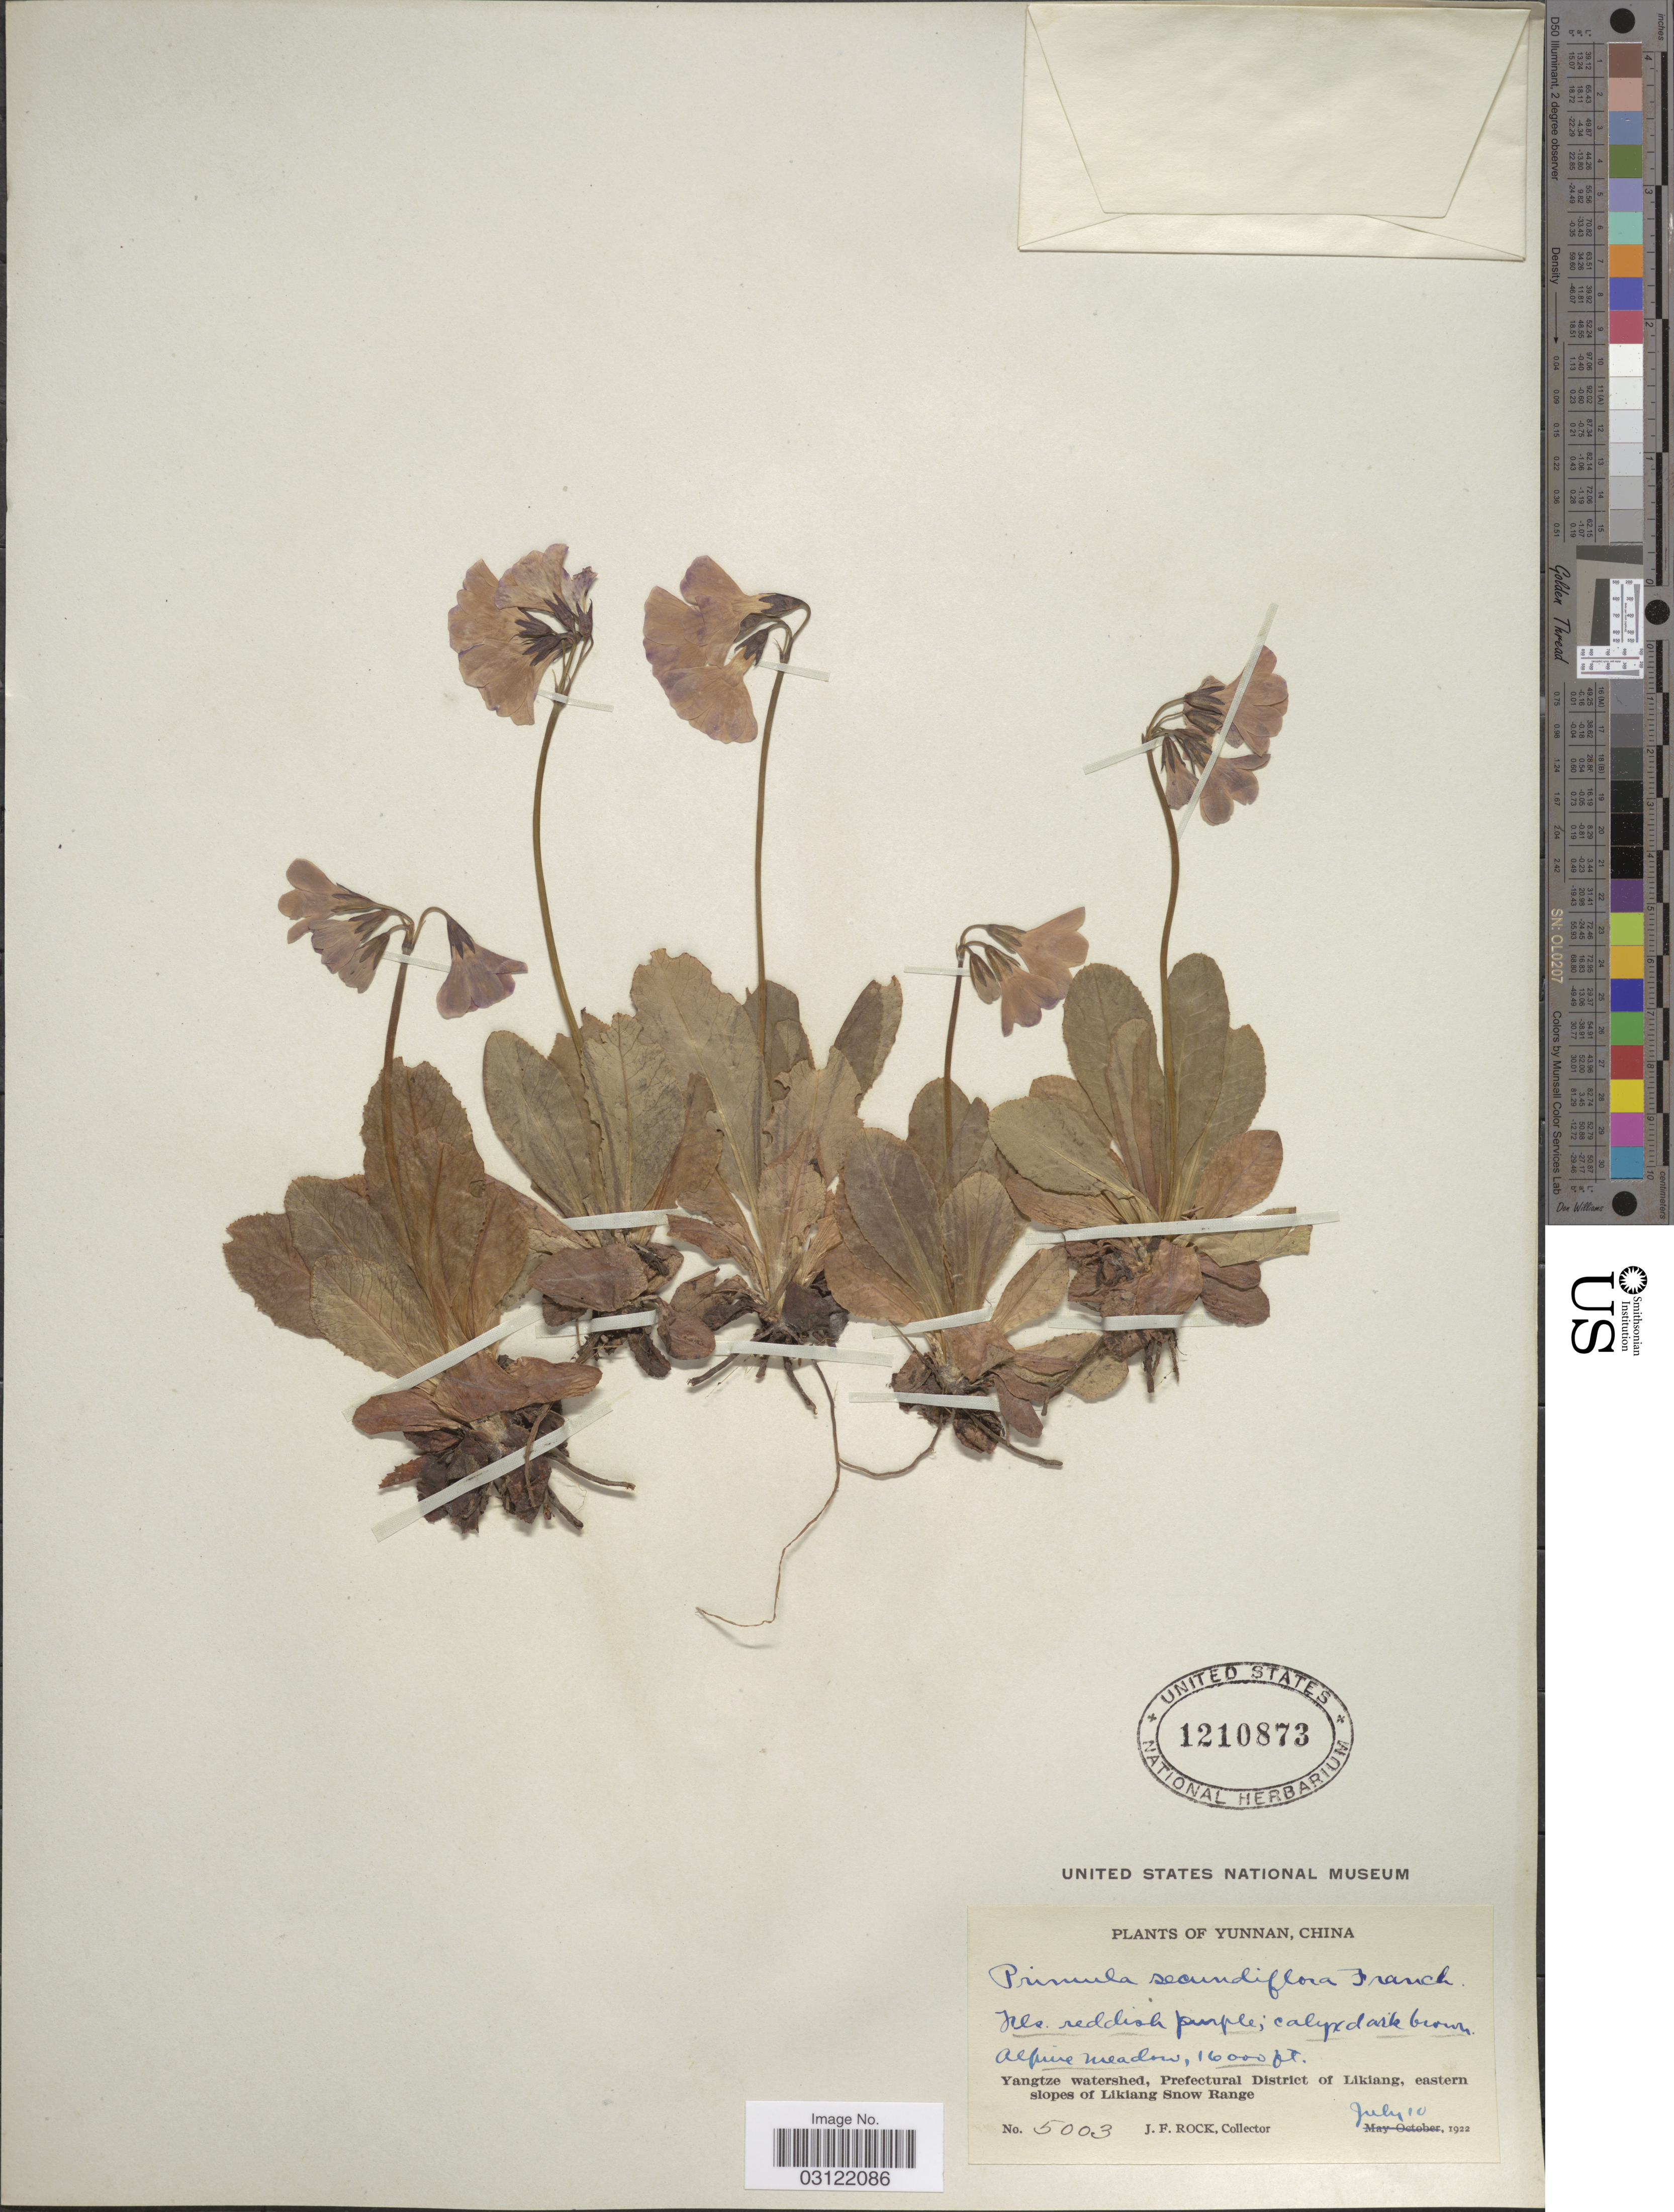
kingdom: Plantae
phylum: Tracheophyta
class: Magnoliopsida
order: Ericales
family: Primulaceae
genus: Primula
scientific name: Primula secundiflora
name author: Franch.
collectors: J. Rock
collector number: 5003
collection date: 1922-07-10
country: China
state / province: Yunnan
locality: Yangtze watershed, Prefectural District of Likiang, eastern slopes of Likiang Snow Range.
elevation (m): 4877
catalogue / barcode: US 1210873